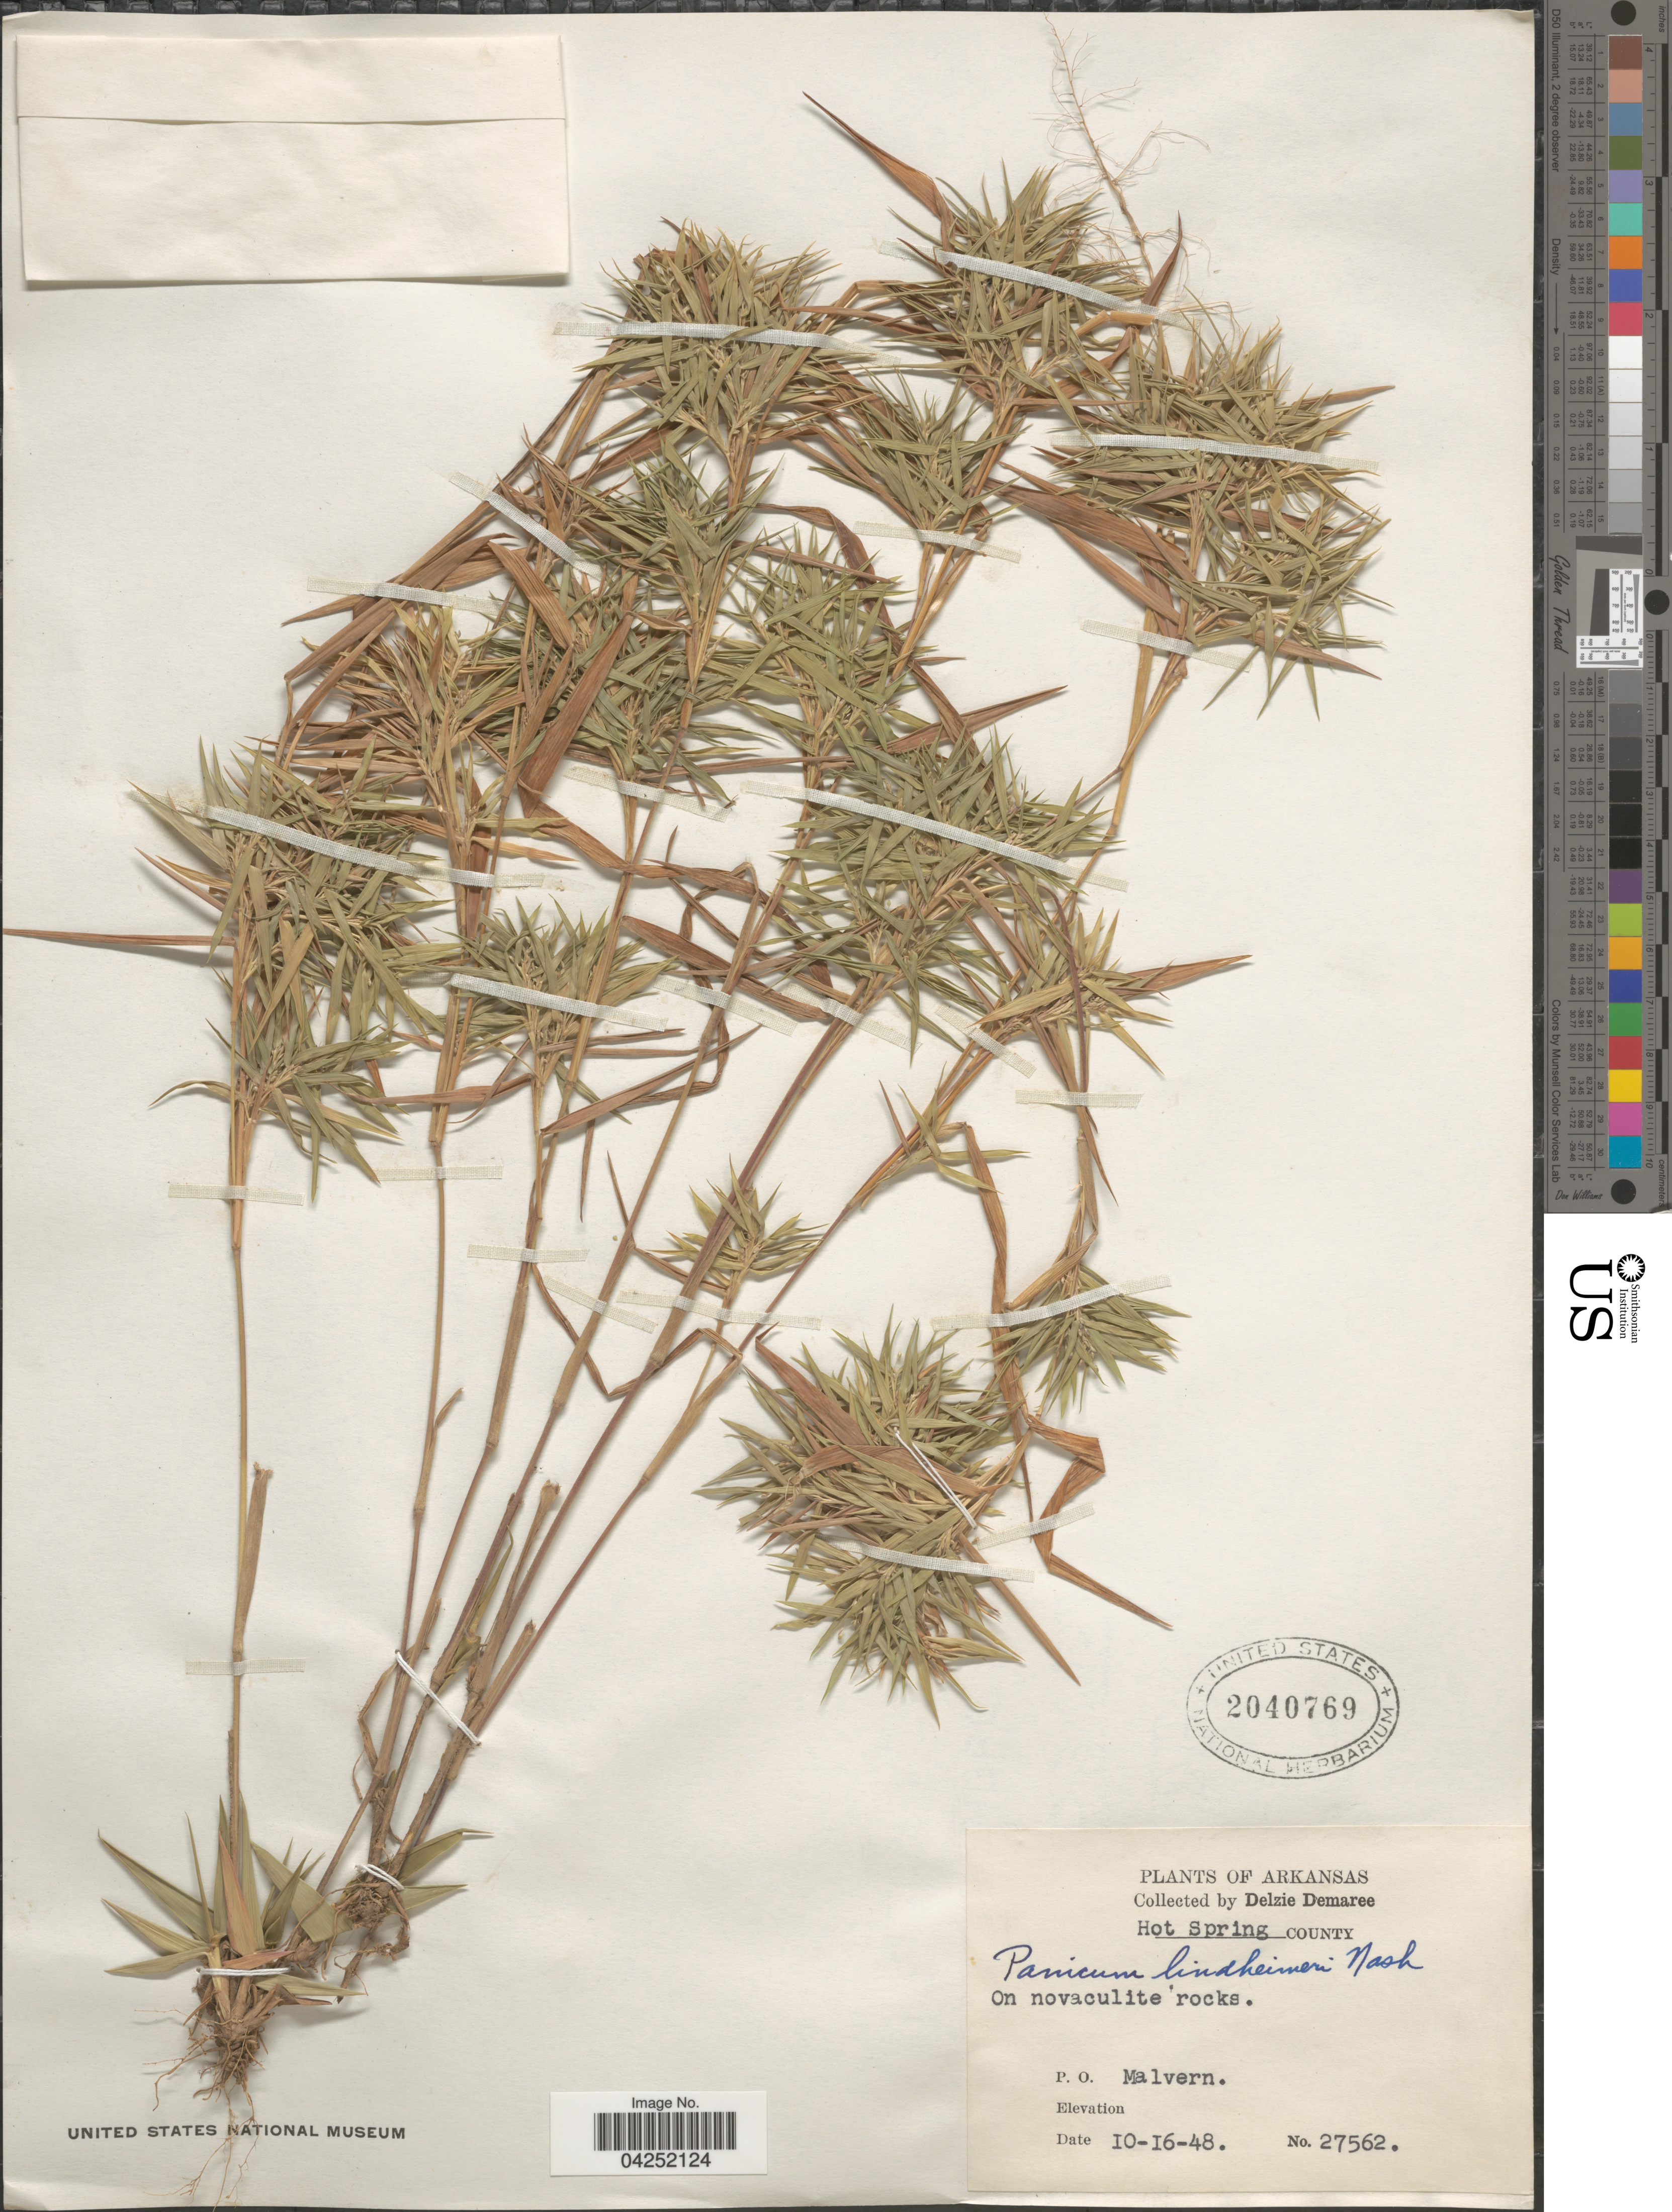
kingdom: Plantae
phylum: Tracheophyta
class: Liliopsida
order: Poales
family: Poaceae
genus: Dichanthelium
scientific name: Dichanthelium acuminatum var. lindheimeri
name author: (Nash) Gould & C.A. Clark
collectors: D. Demaree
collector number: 27562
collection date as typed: Transcribed d/m/y: 16/10/48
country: United States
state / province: Arkansas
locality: Hot Spring County. P. O. Malvern.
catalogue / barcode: US 2040769